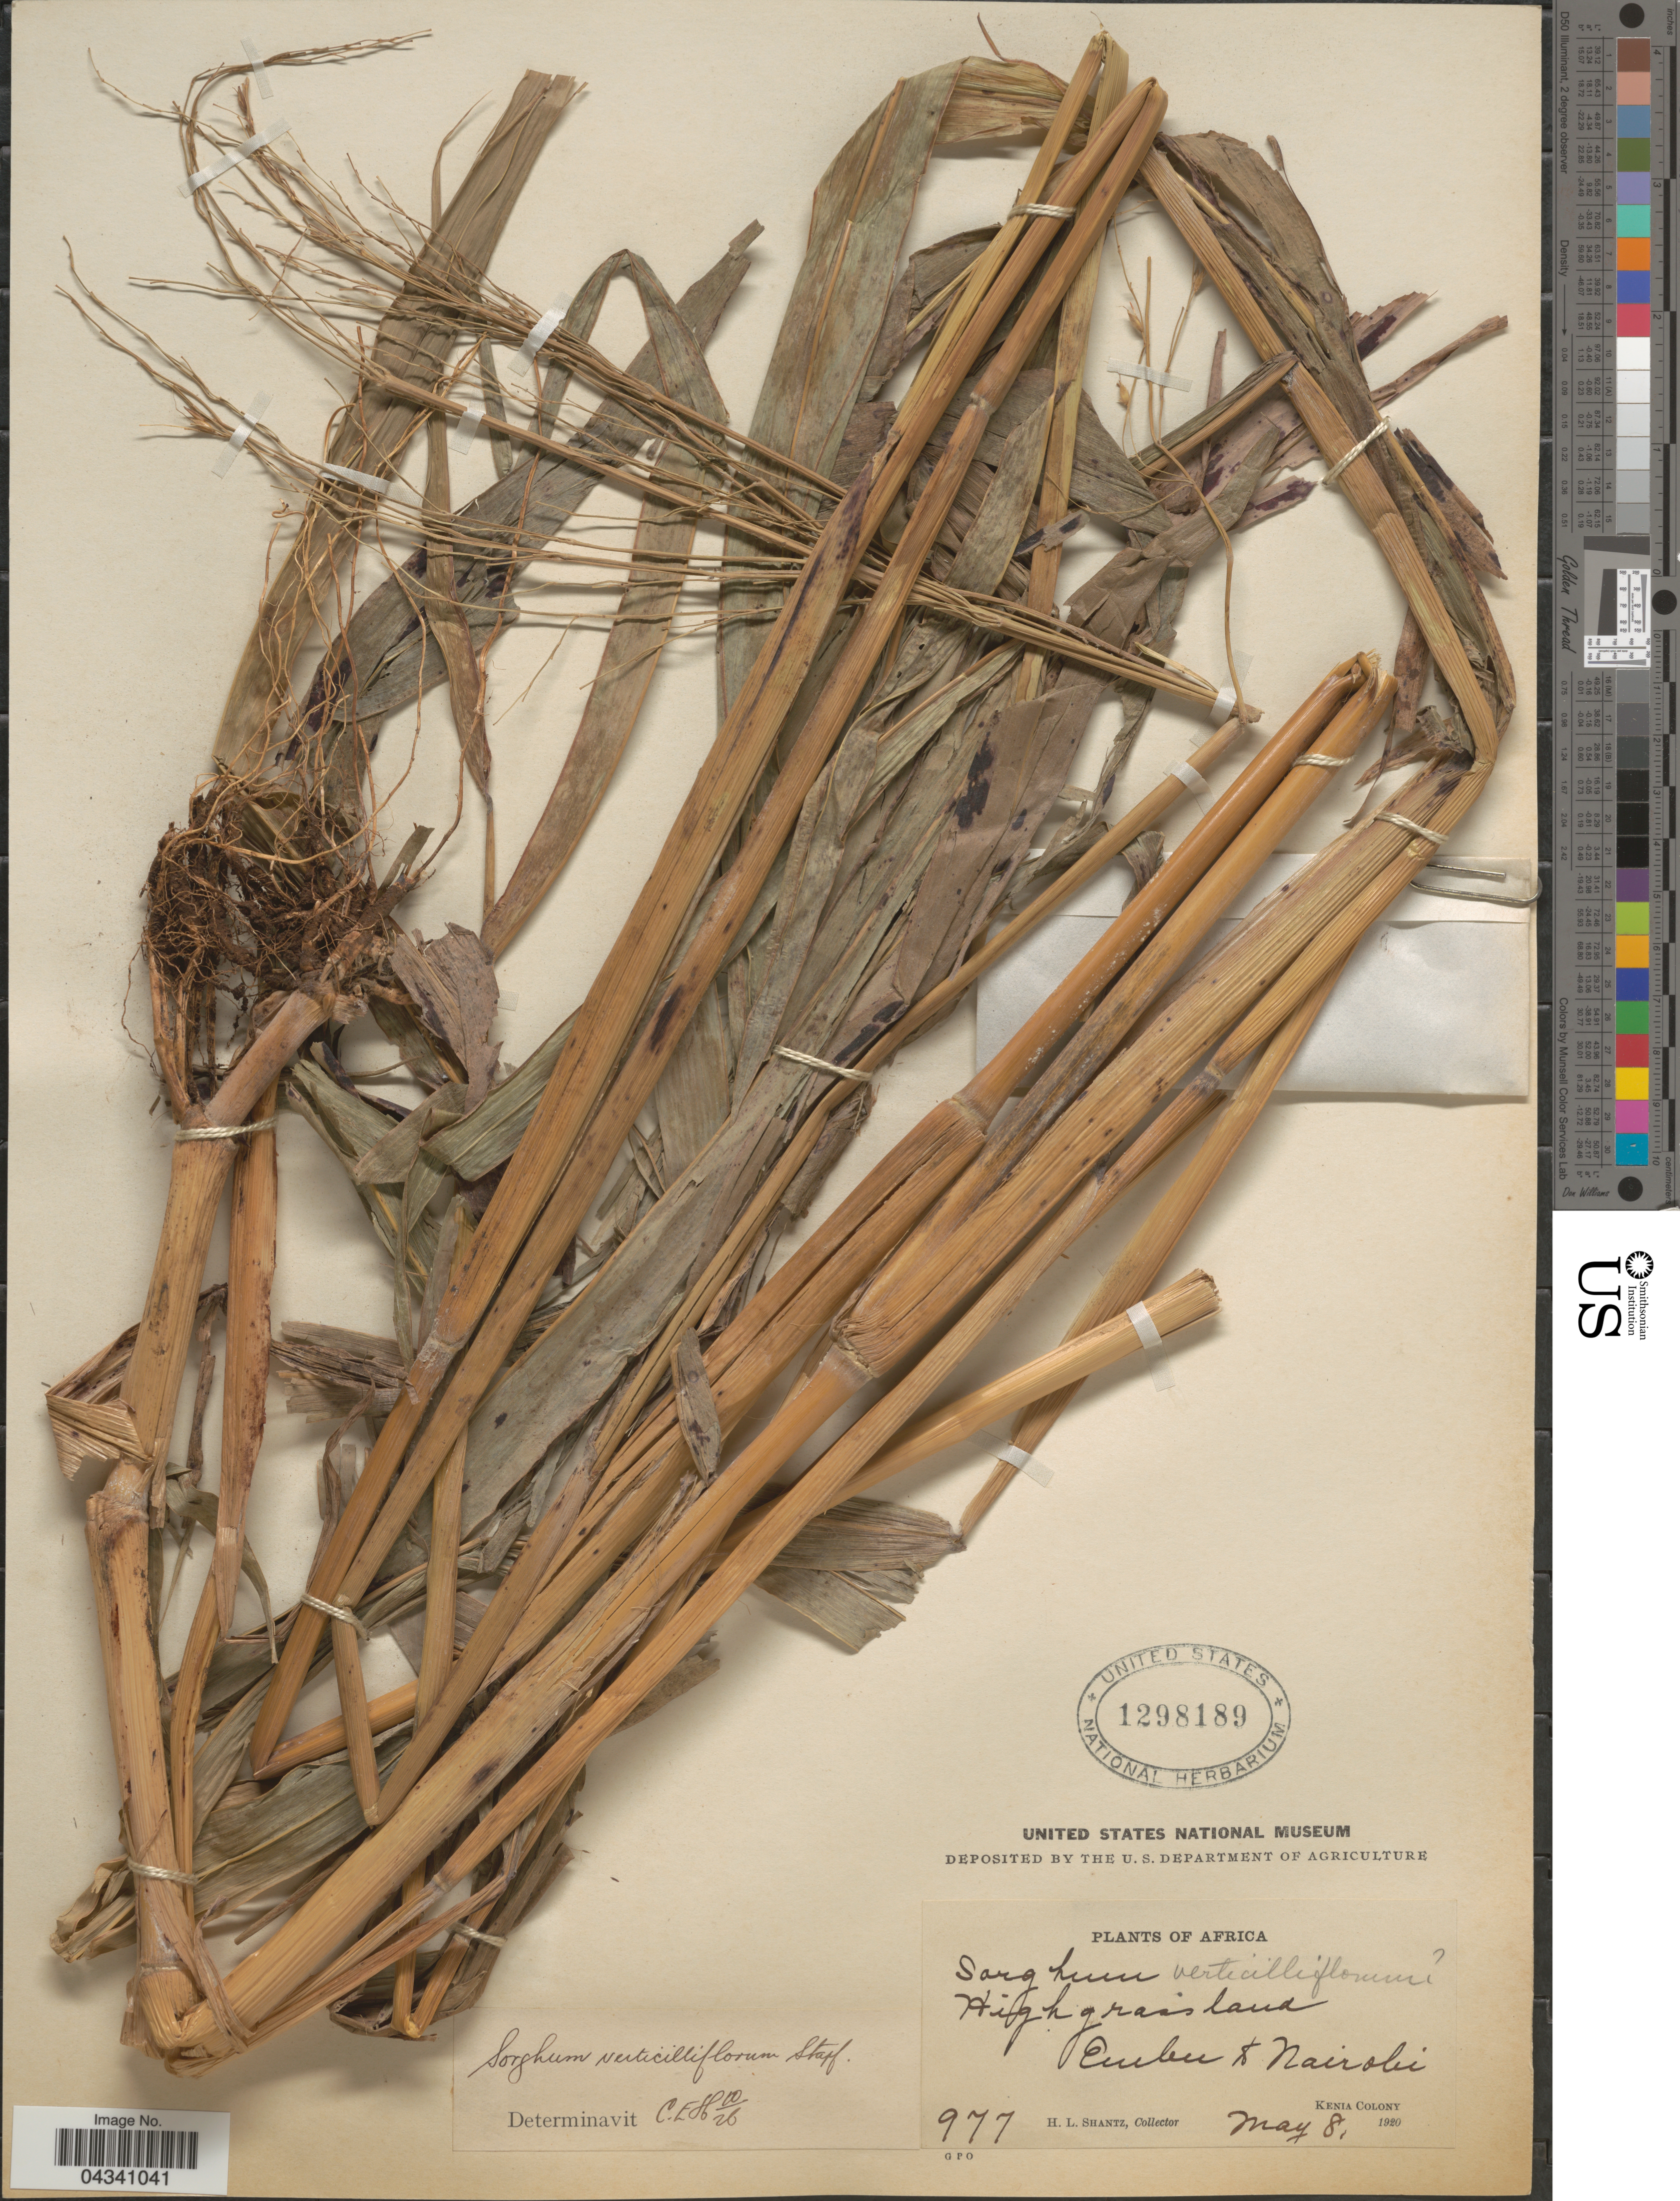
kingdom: Plantae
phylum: Tracheophyta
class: Liliopsida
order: Poales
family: Poaceae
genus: Sorghum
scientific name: Sorghum arundinaceum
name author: (Desv.) Stapf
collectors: H. Shantz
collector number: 977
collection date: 1920-05-08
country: Kenya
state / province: Nairobi Area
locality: High grassland Embu & Nairobi. Kenia Colony.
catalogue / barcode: US 1298189